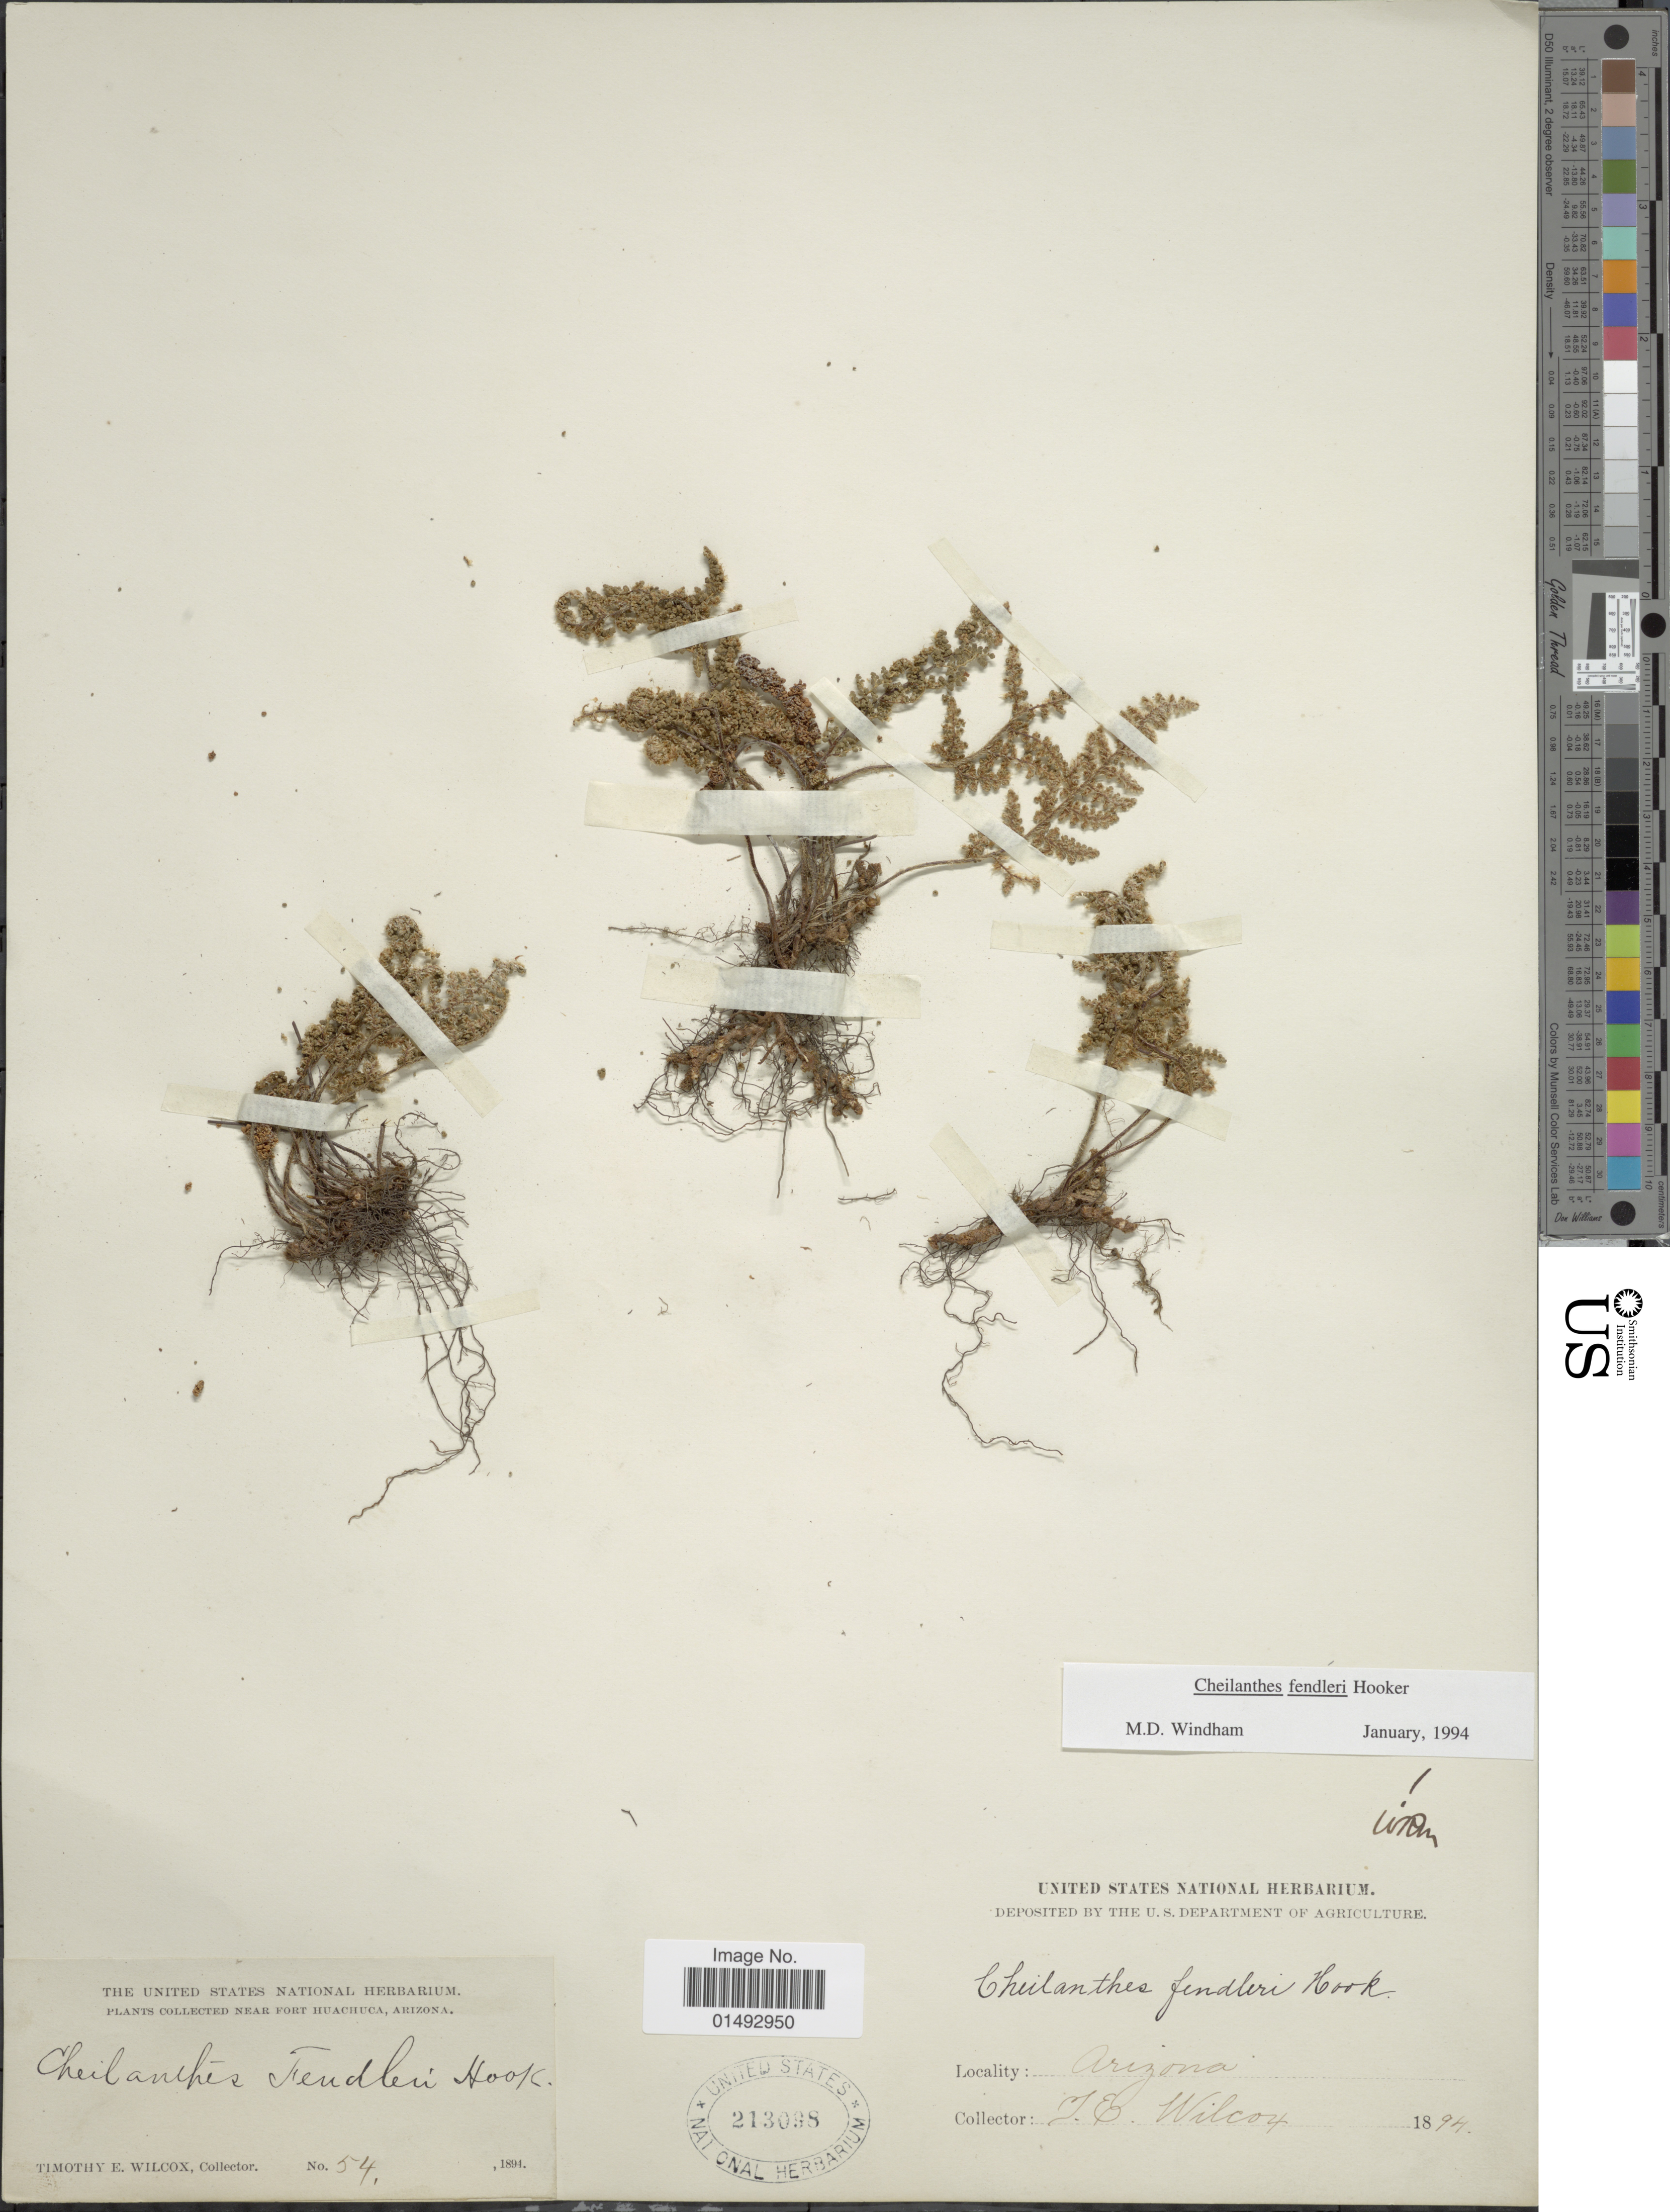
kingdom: Plantae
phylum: Tracheophyta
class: Polypodiopsida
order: Polypodiales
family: Pteridaceae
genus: Myriopteris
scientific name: Myriopteris fendleri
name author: (Hook.) E. Fourn.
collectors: T. E. Wilcox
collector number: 54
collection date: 1894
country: United States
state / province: Arizona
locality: Near Fort Huachuca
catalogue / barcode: US 213098